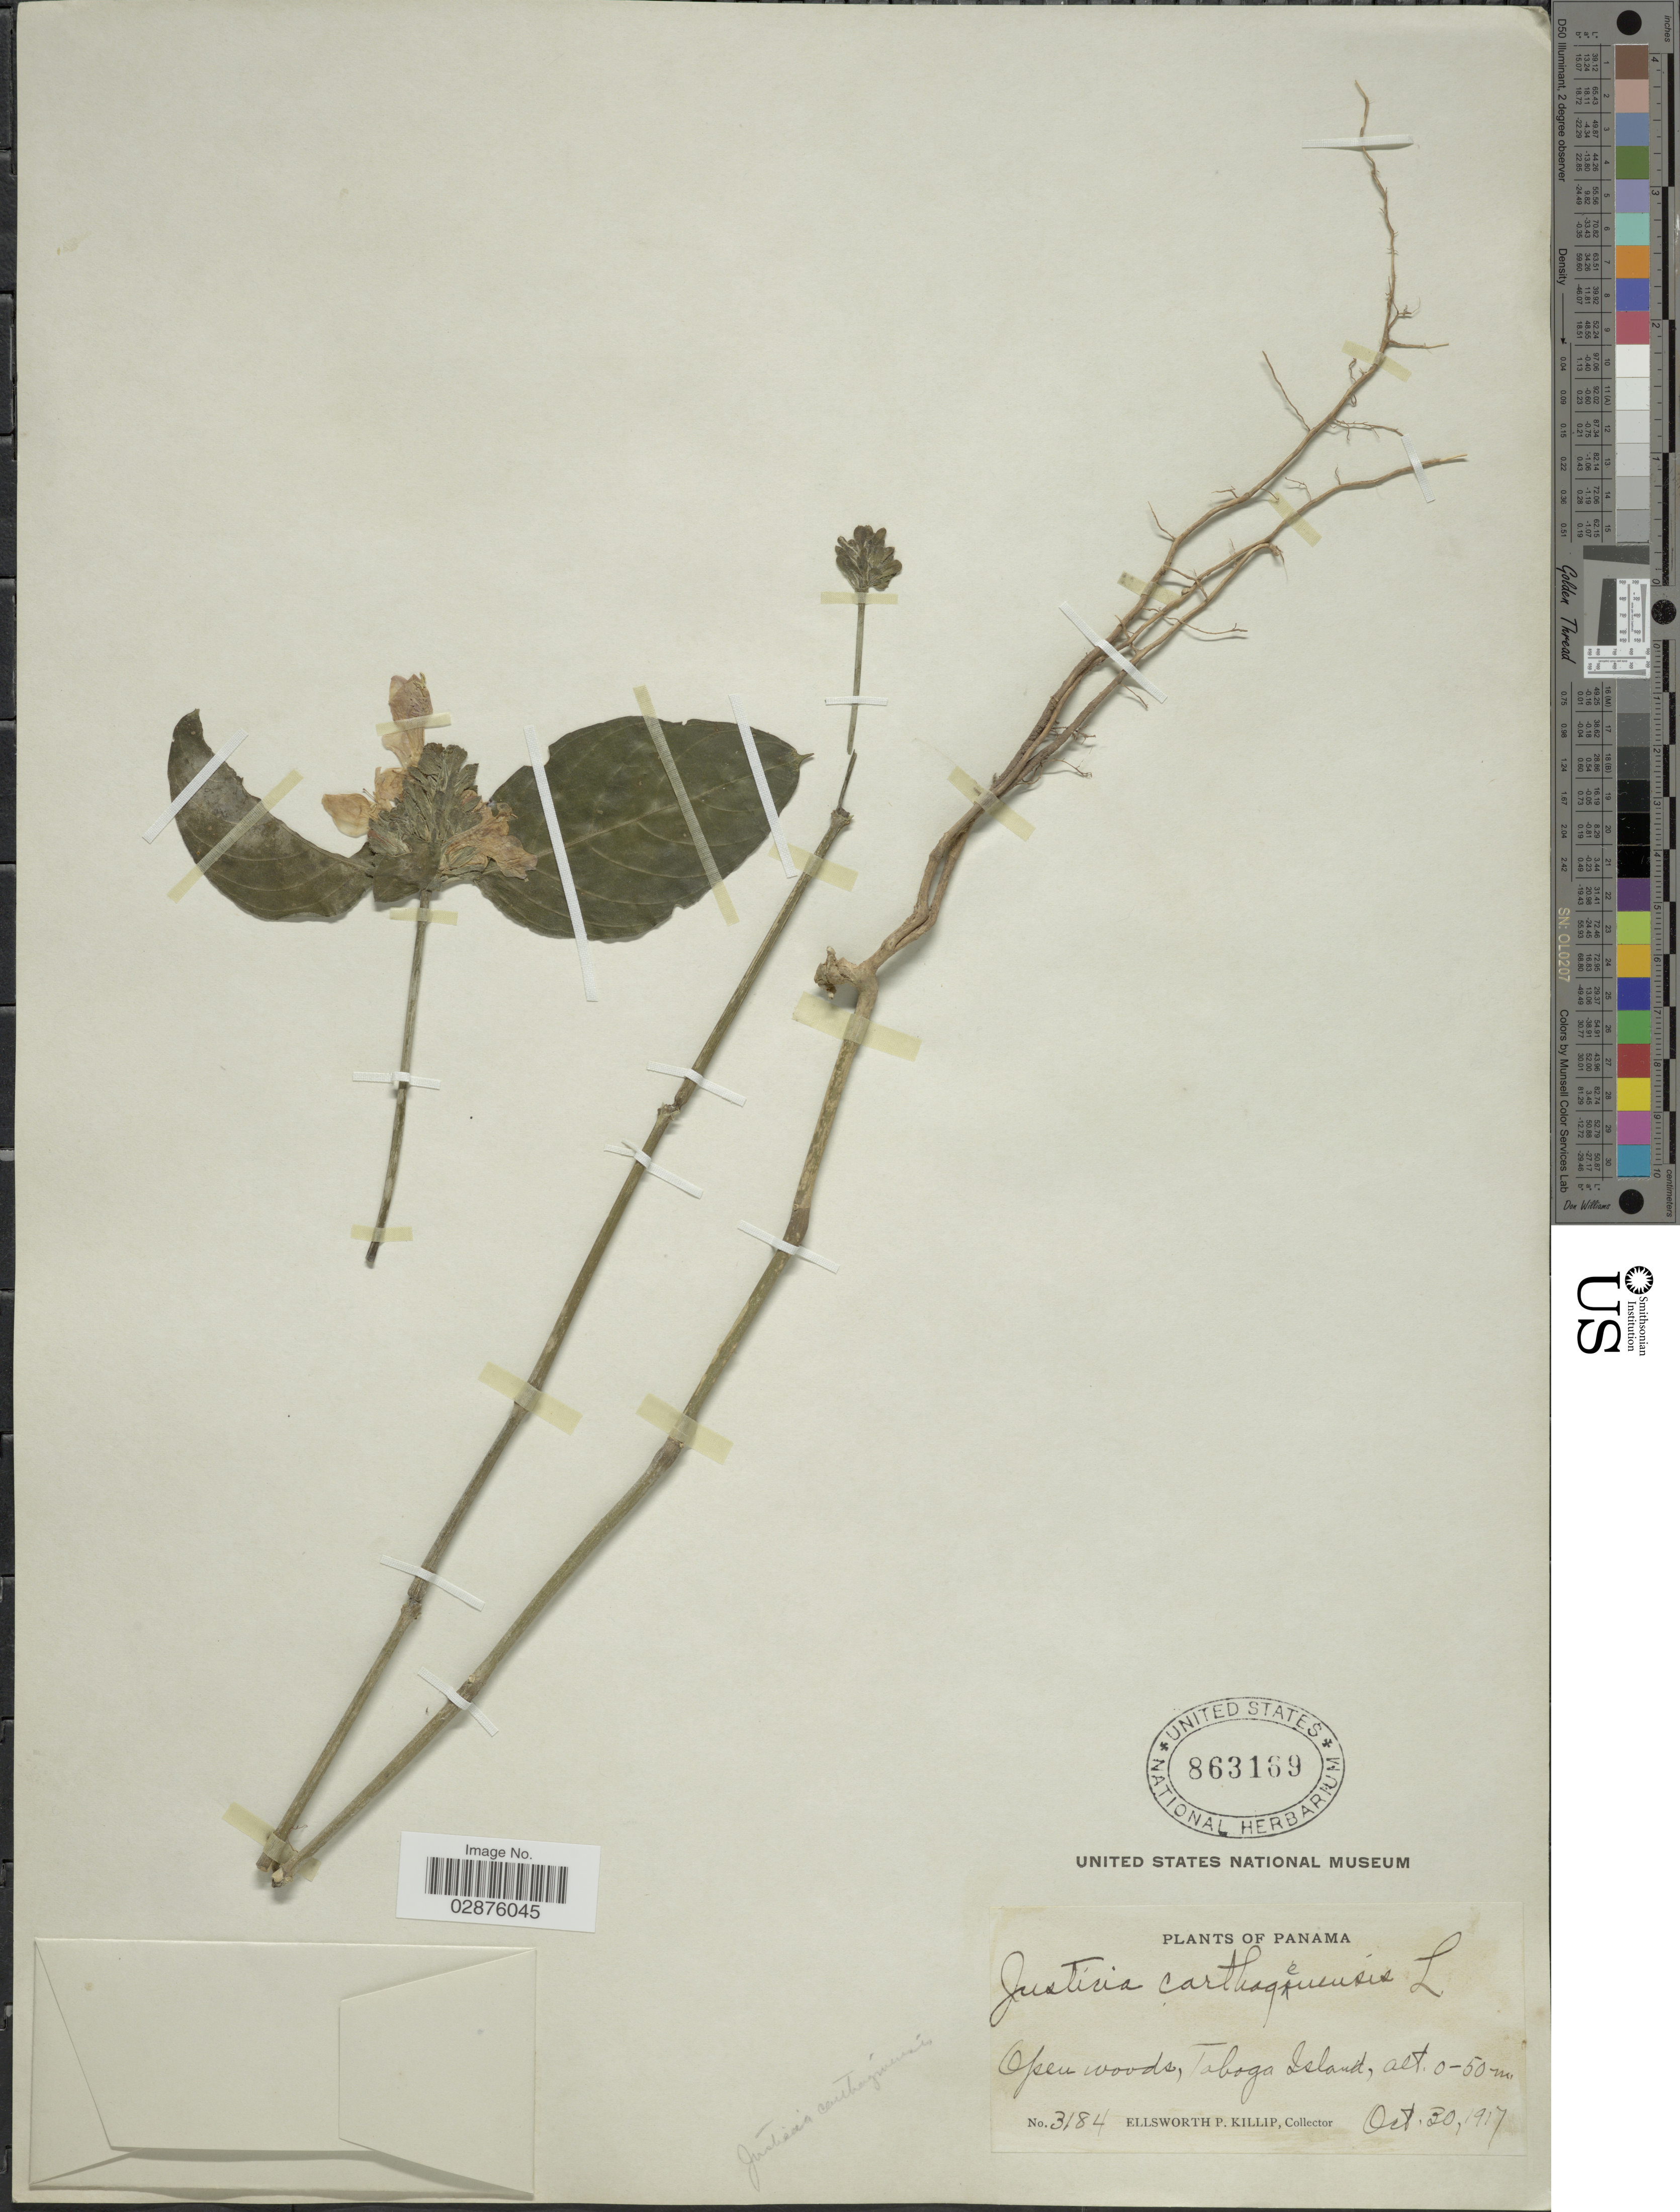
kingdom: Plantae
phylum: Tracheophyta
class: Magnoliopsida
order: Lamiales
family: Acanthaceae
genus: Justicia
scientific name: Justicia carthaginensis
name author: Jacq.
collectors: E. P. Killip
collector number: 3184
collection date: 1917-10-30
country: Panama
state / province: Panamá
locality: Open woods, Taboga Island.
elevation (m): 0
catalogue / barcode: US 863169